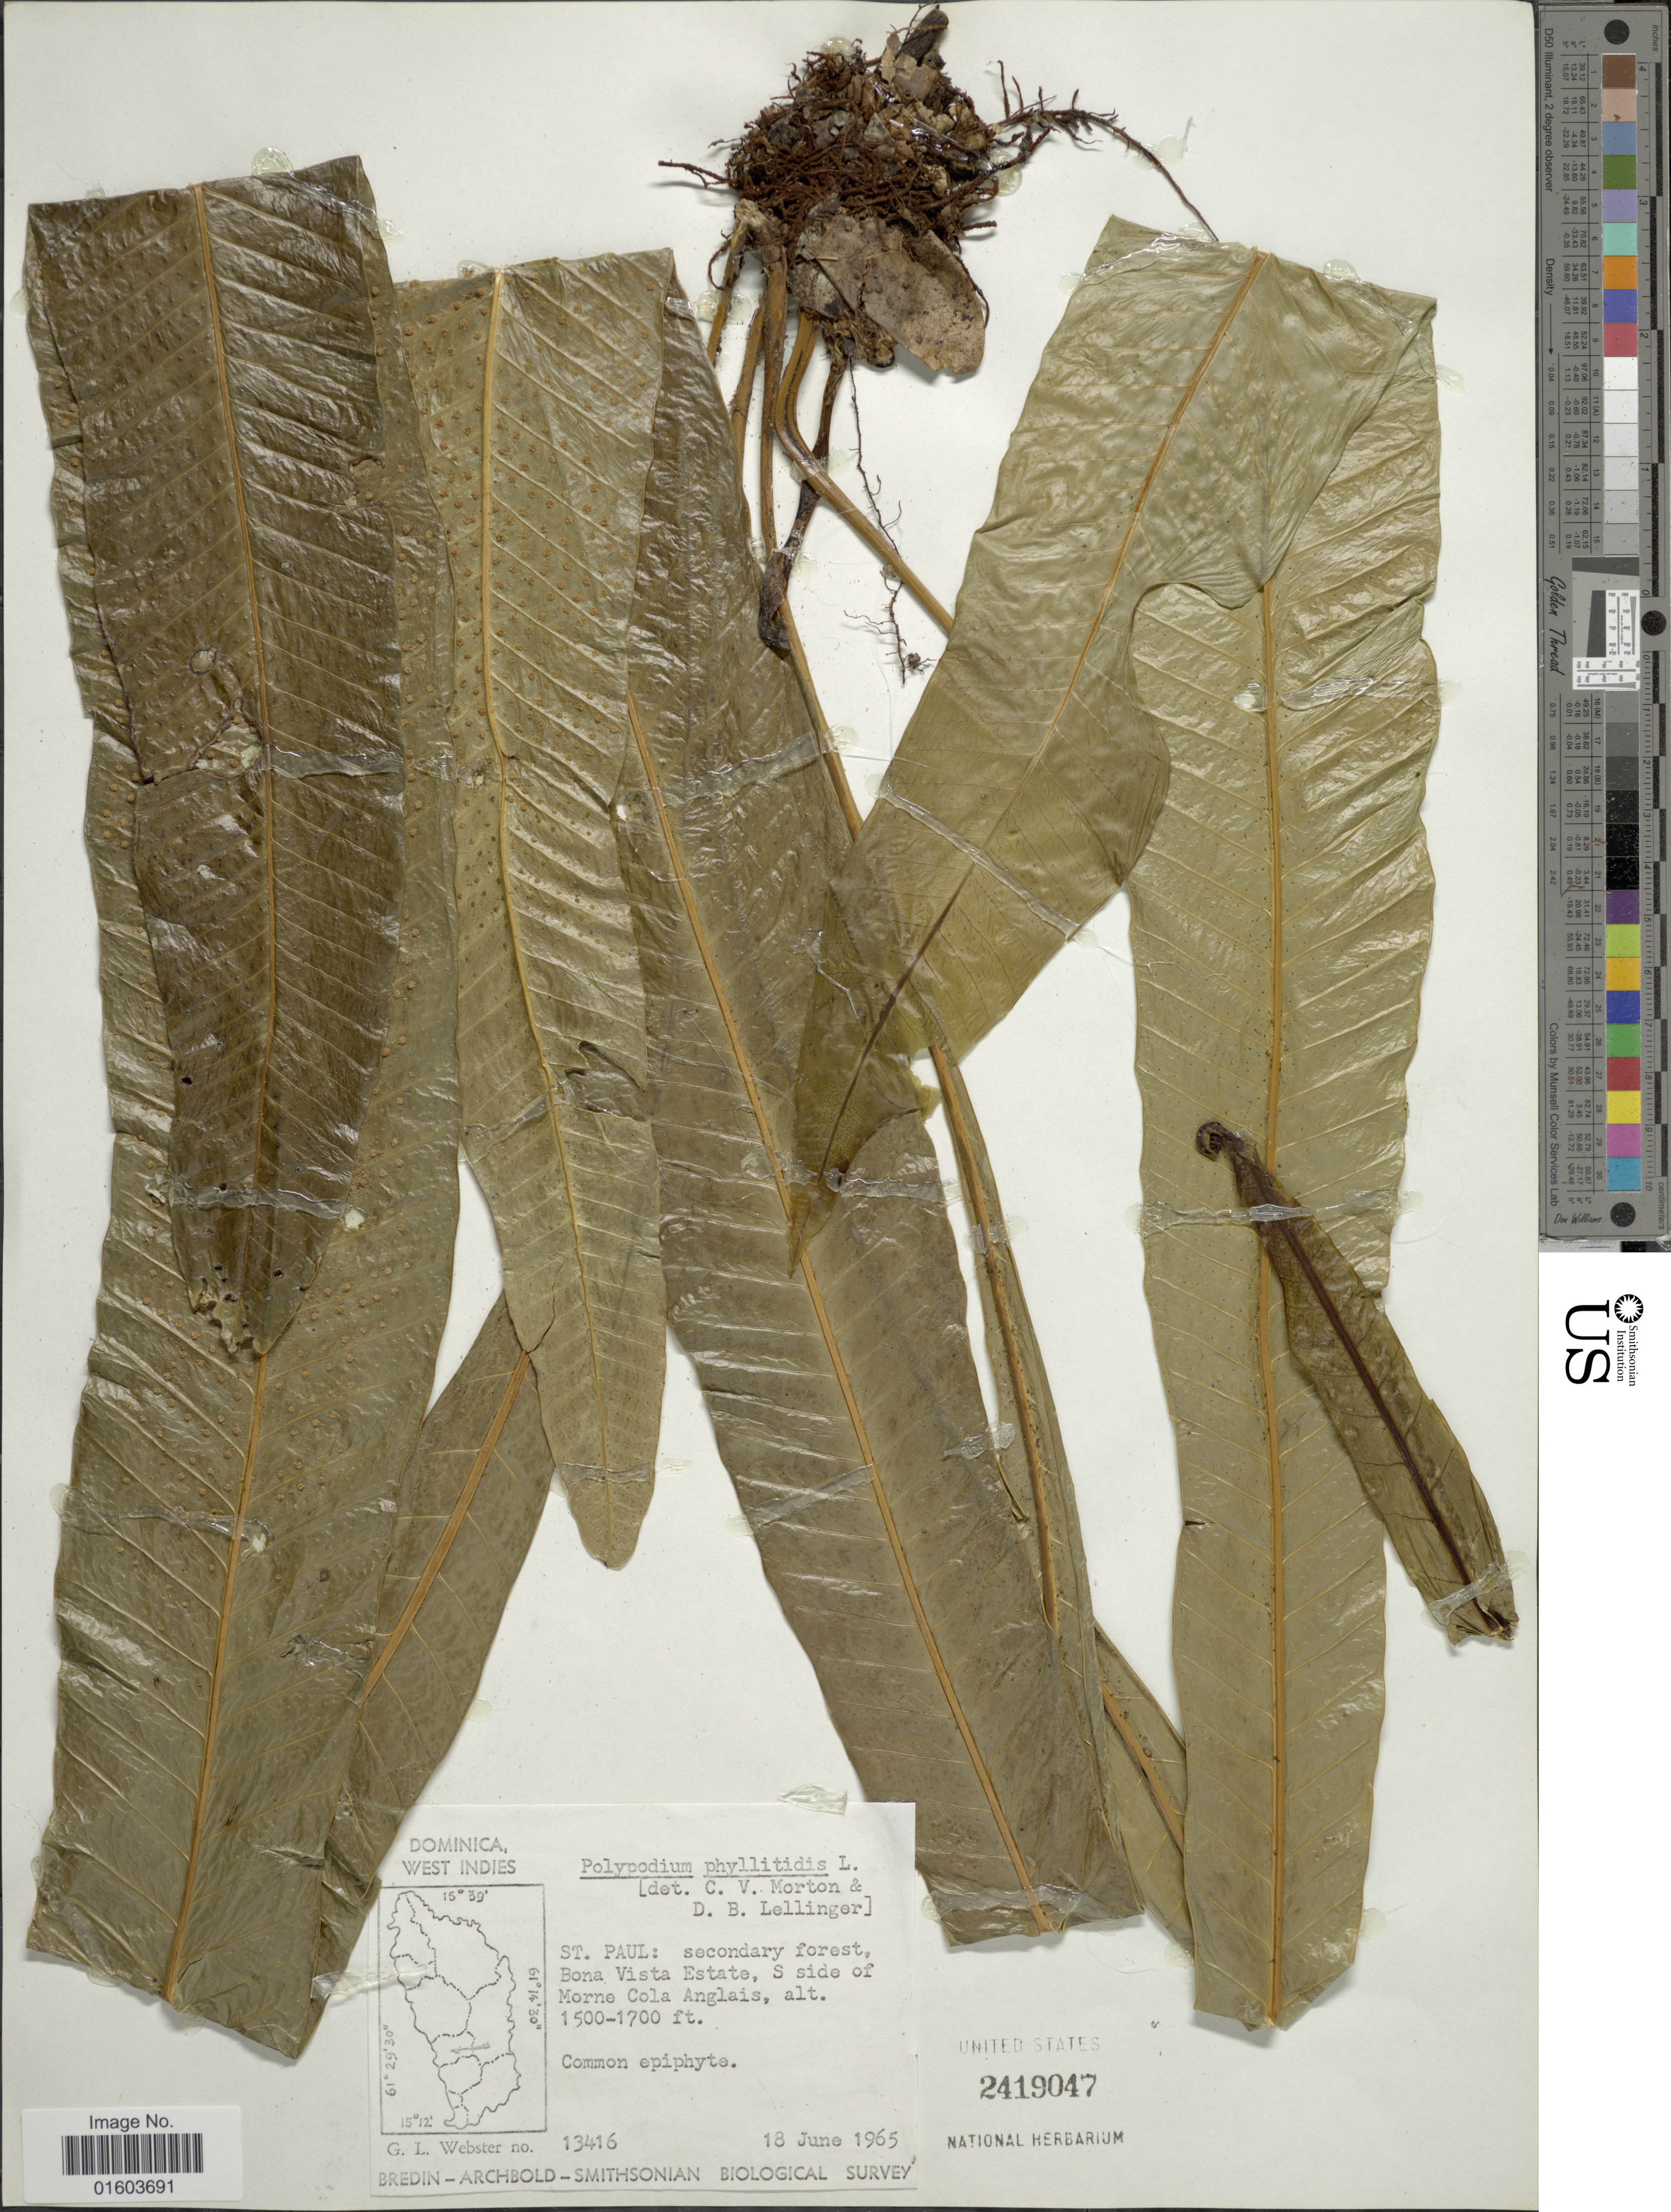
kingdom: Plantae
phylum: Tracheophyta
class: Polypodiopsida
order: Polypodiales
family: Polypodiaceae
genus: Campyloneurum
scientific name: Campyloneurum phyllitidis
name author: (L.) C. Presl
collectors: G. L. Webster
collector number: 13416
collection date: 1965-06-18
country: Dominica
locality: Dominca, West Indies, St. Paul: secondary forest, Vona Vista Estate, S side of Morne Cola Anglais.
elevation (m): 457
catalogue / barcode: US 2419047